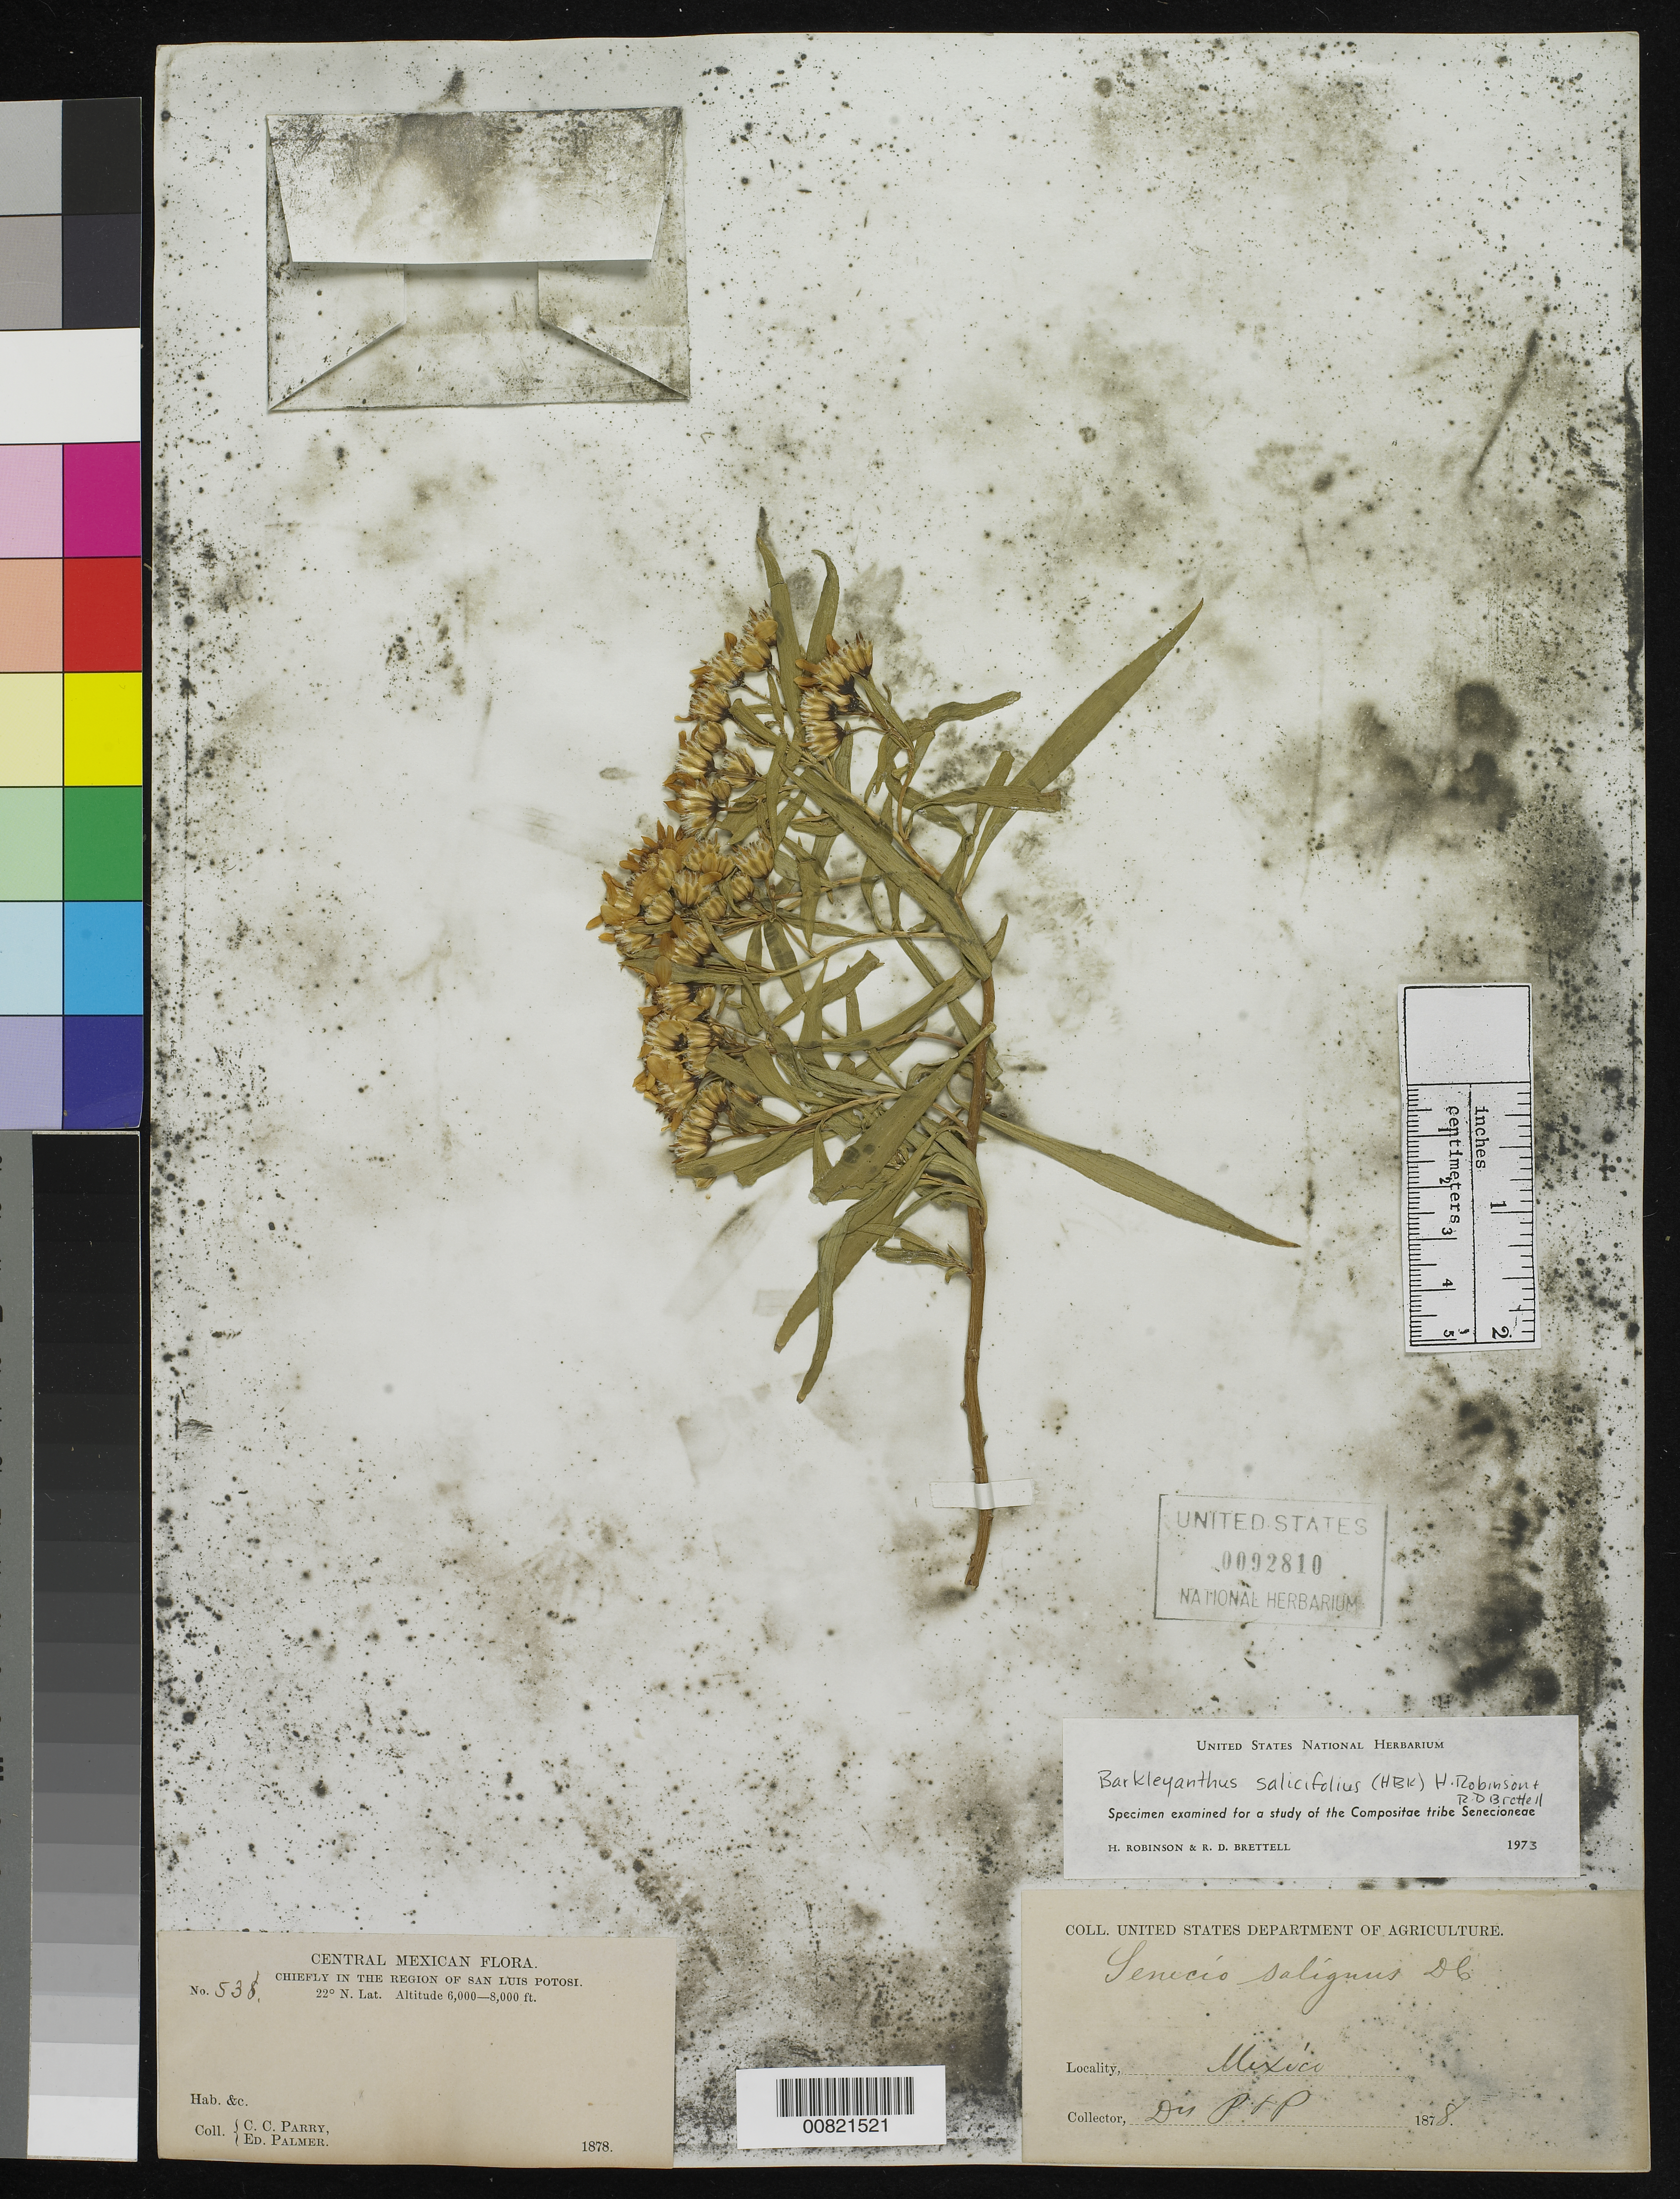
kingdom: Plantae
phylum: Tracheophyta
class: Magnoliopsida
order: Asterales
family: Asteraceae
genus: Barkleyanthus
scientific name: Barkleyanthus salicifolius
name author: (Kunth) H. Rob. & Brettell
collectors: C. C. Parry & E. Palmer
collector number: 538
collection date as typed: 1878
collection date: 1878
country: Mexico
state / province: San Luis Potosí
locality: Chiefly in the region of San Luis Potosí.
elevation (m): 1829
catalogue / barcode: US 92810